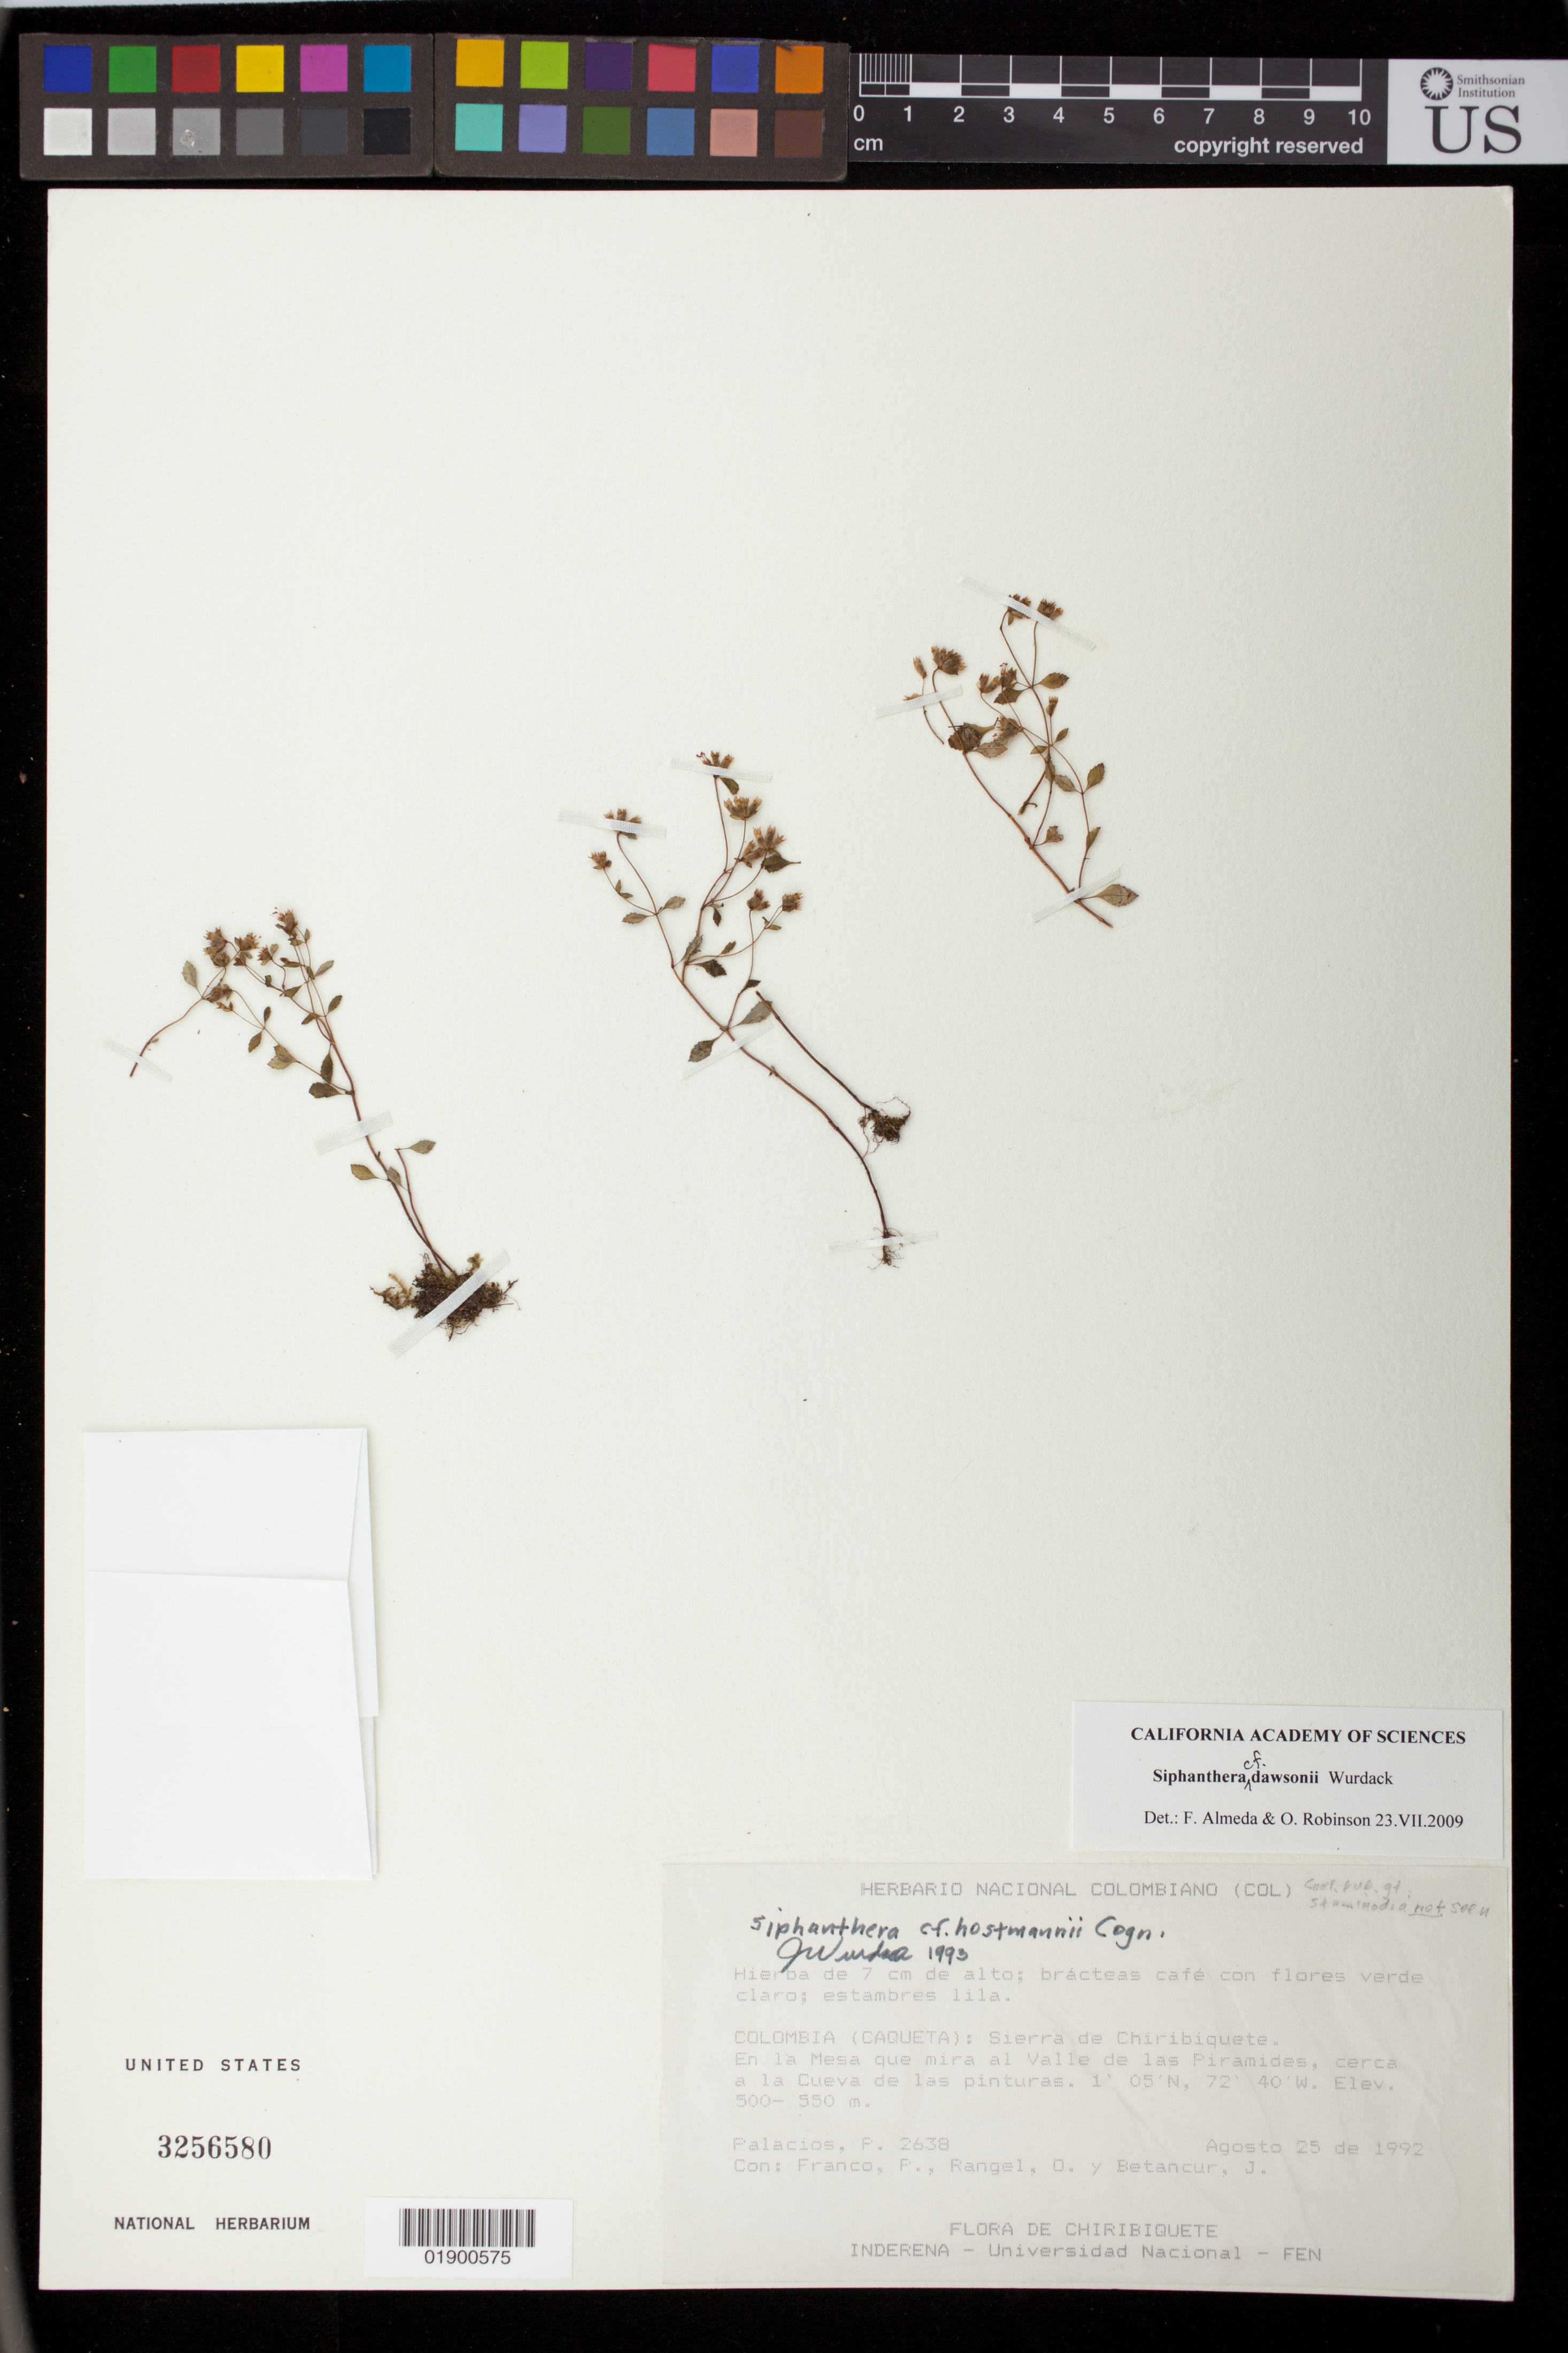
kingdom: Plantae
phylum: Tracheophyta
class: Magnoliopsida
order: Myrtales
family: Melastomataceae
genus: Siphanthera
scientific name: Siphanthera dawsonii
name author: Wurdack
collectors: P. de Palacios, P. Franco Roselli, O. Rangel & J. Betancur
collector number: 2638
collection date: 1992-08-25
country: Colombia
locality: Caqueta. Sierra de Chiribiquete. En la Mesa que mira al Vale de las Piramides, cerca a la cueva de las pinturas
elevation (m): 500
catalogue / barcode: US 3256580